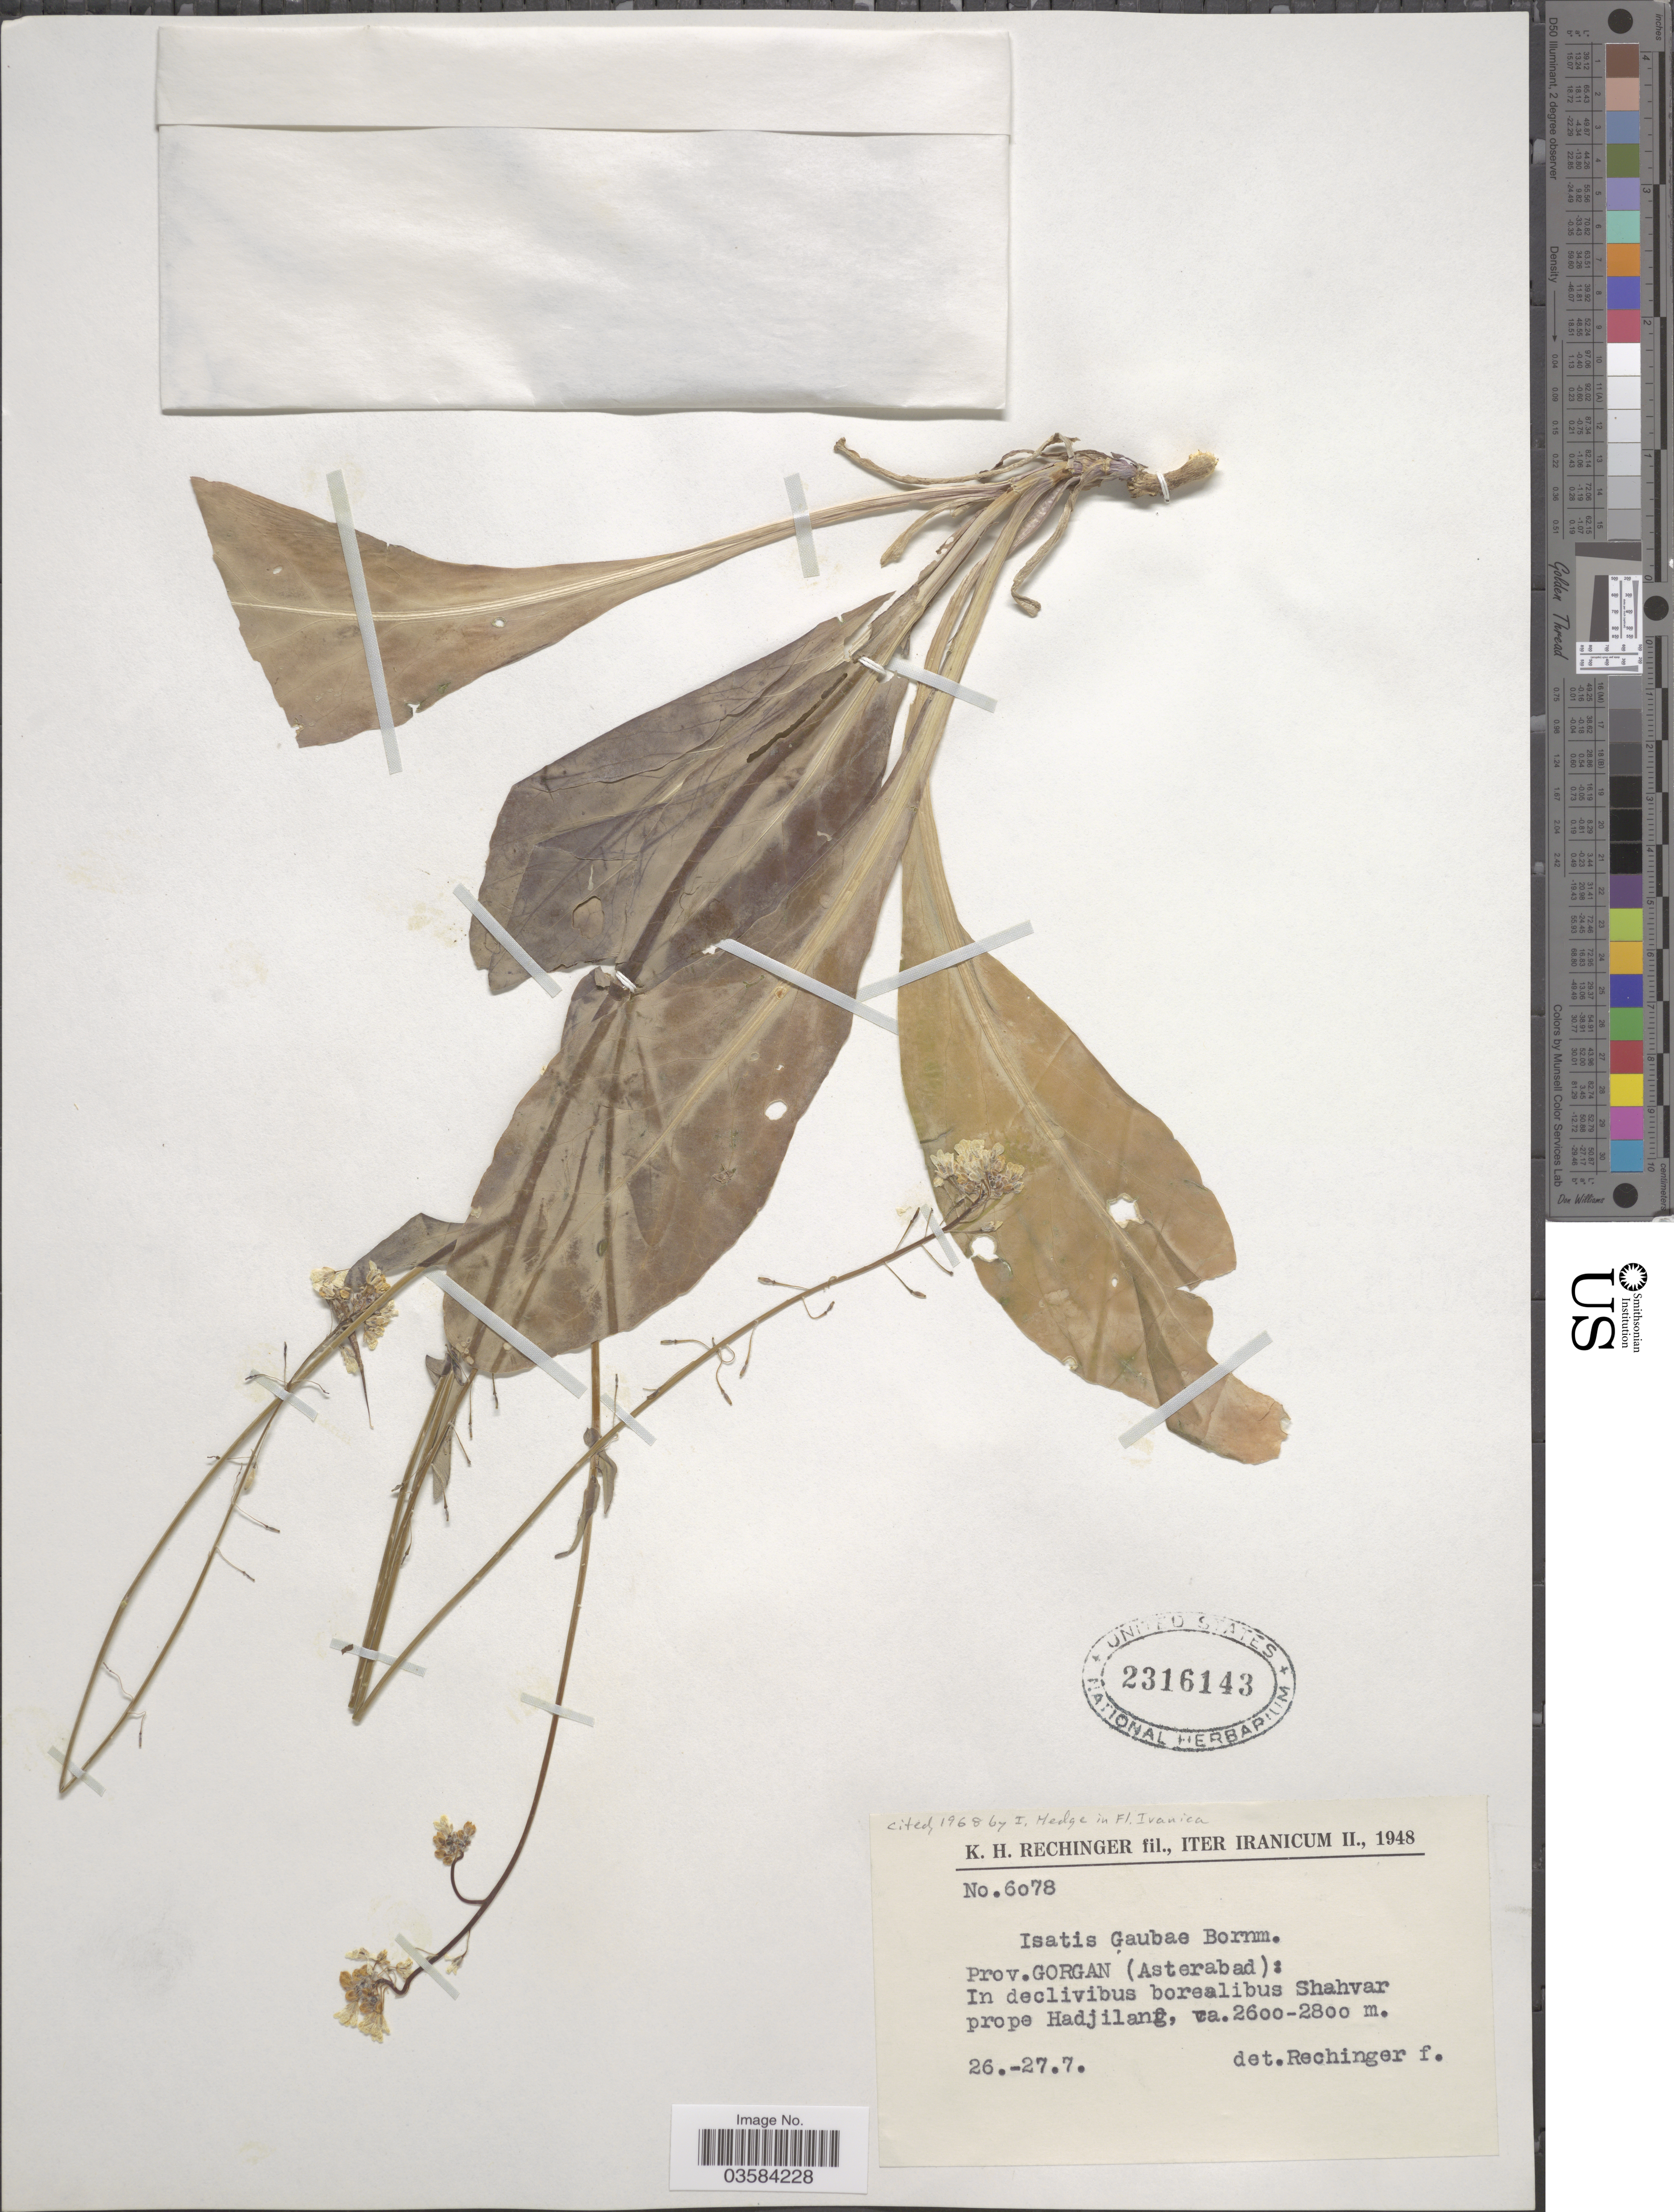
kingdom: Plantae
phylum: Tracheophyta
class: Magnoliopsida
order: Brassicales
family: Brassicaceae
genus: Isatis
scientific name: Isatis gaubae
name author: Bornm.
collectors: K. H. Rechinger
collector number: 6078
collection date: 1948-07-26/1948-07-27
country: Iran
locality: Prov. Gorgan (Asterabad): In declivibus borealibus Shahvar prope Hadjilang.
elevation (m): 2600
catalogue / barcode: US 2316143